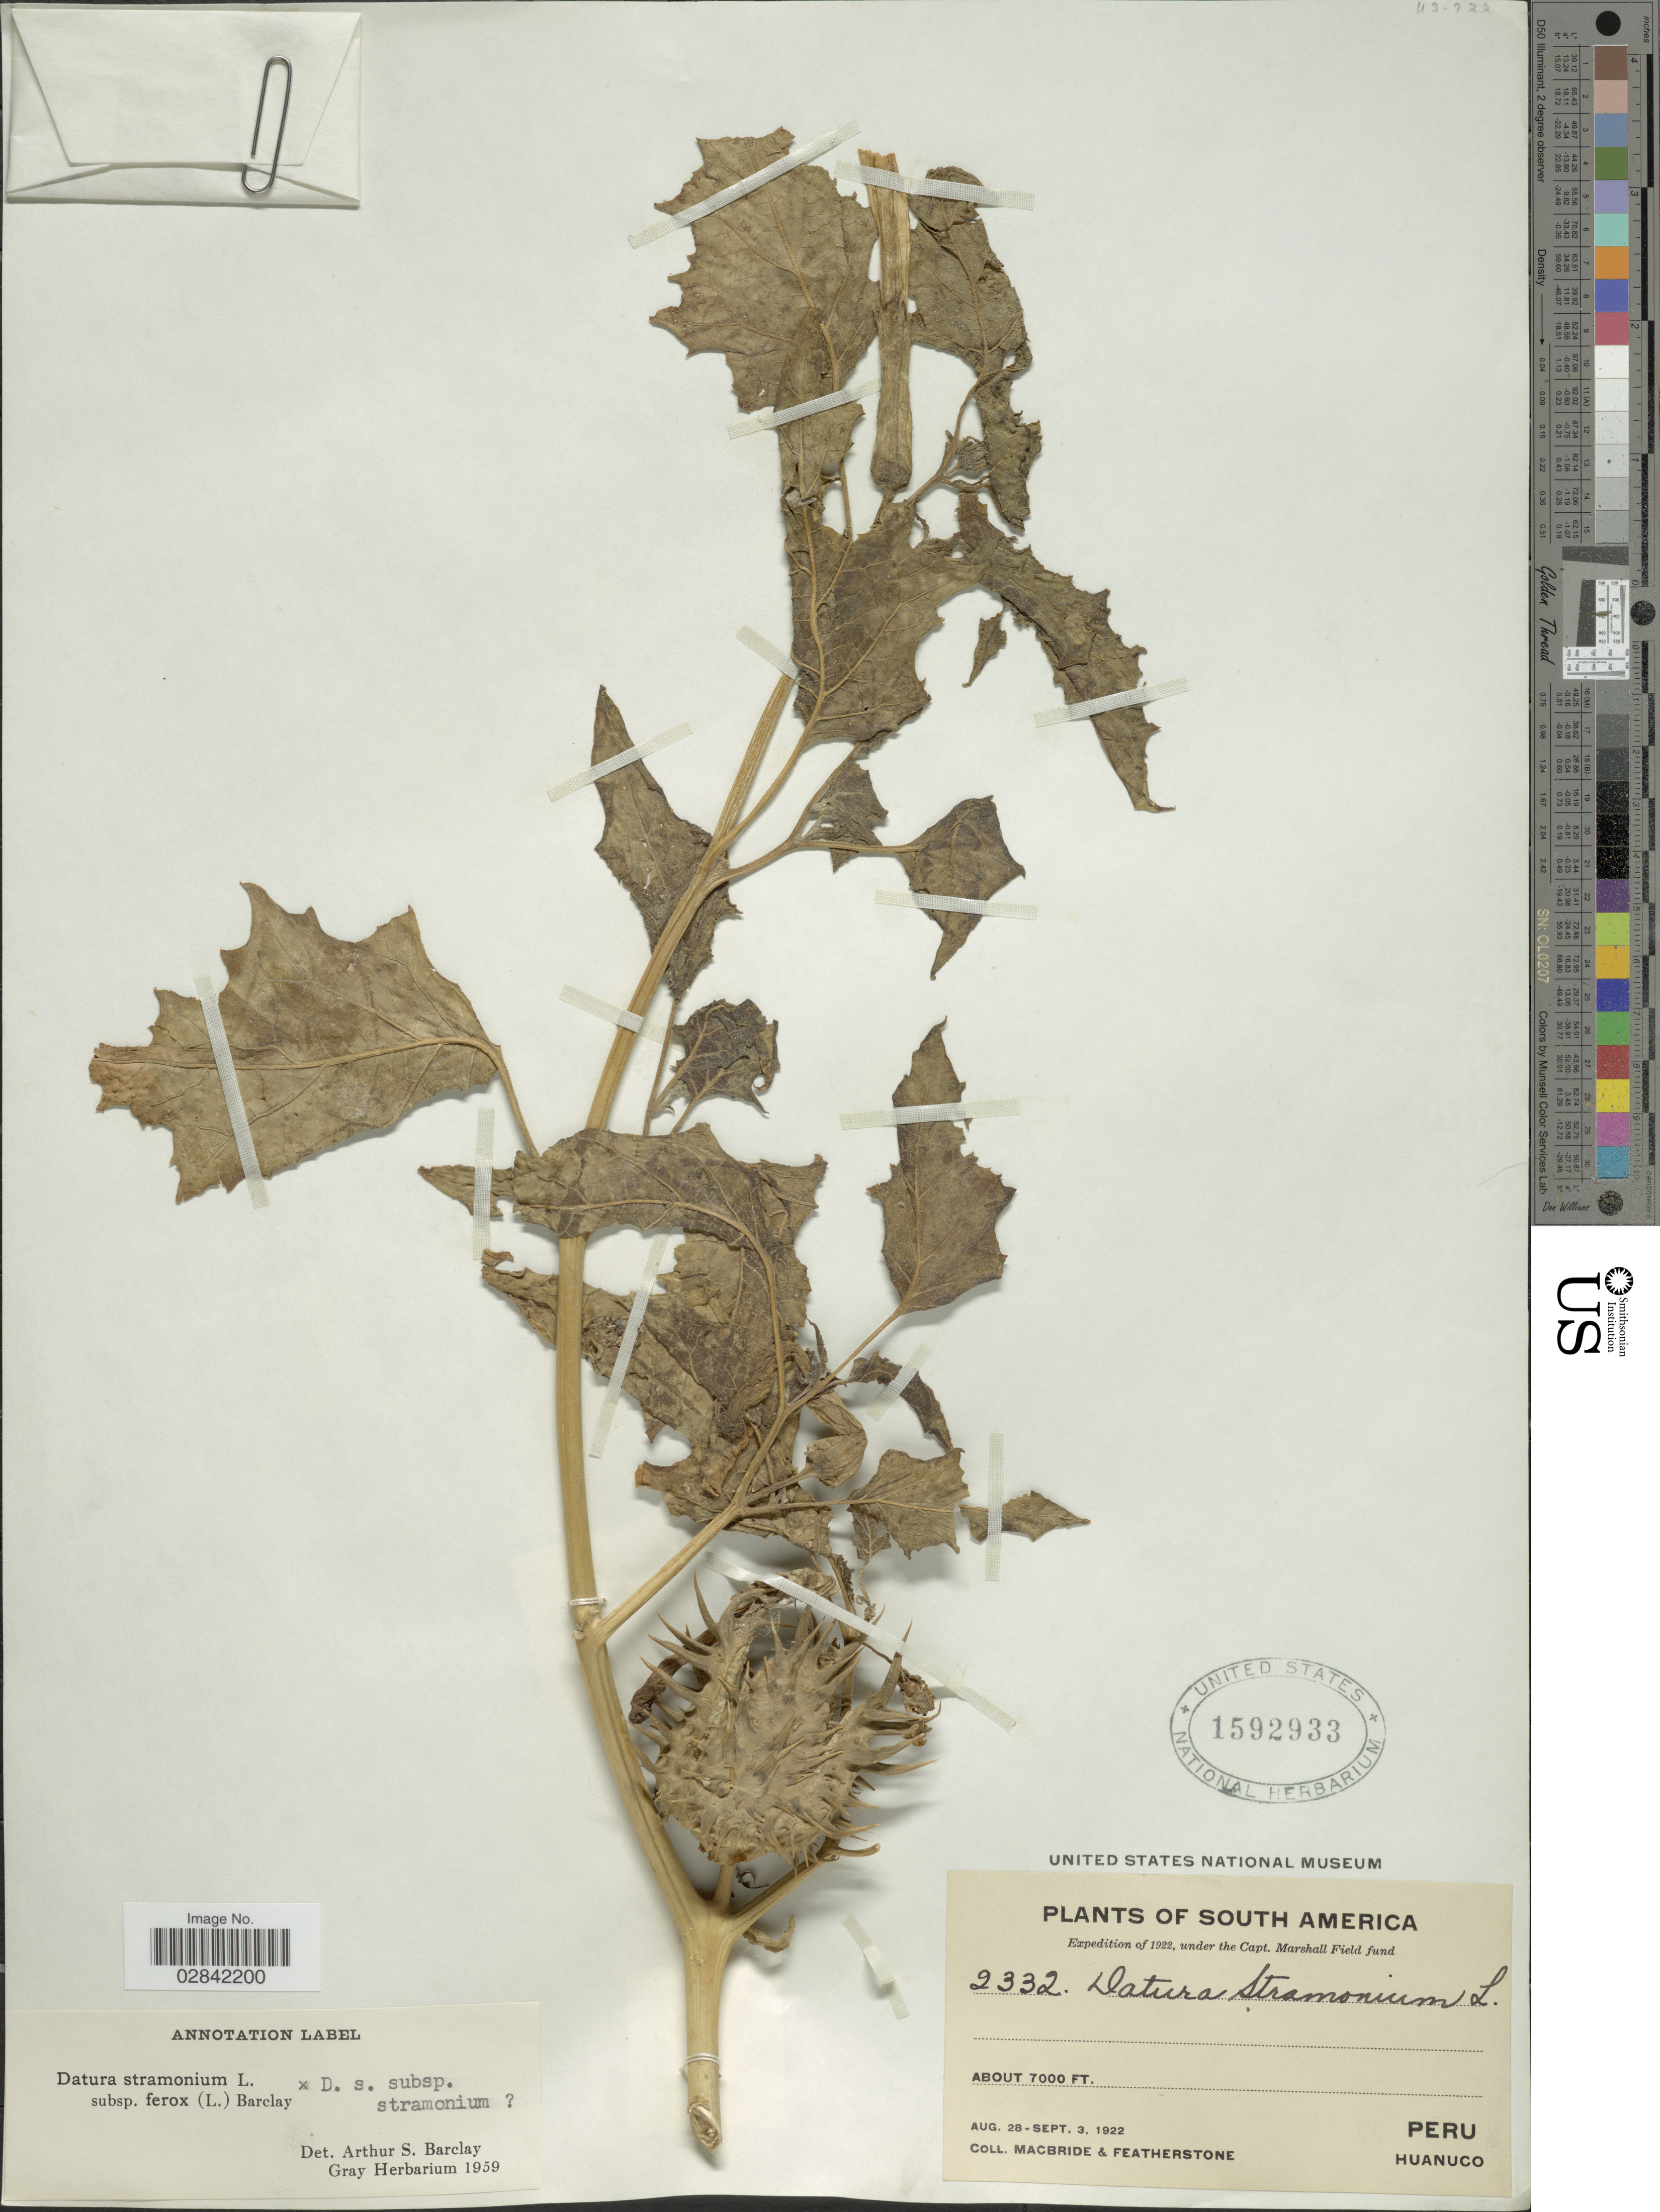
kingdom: Plantae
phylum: Tracheophyta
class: Magnoliopsida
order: Solanales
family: Solanaceae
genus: Datura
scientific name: Datura stramonium var. tatula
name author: (L.) Torr.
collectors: Macbride, -- & -. Featherstone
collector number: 2332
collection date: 1922-08-28/1922-09-03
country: Peru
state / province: Huánuco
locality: Peru, Huanuco.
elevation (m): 2134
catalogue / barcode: US 1592933